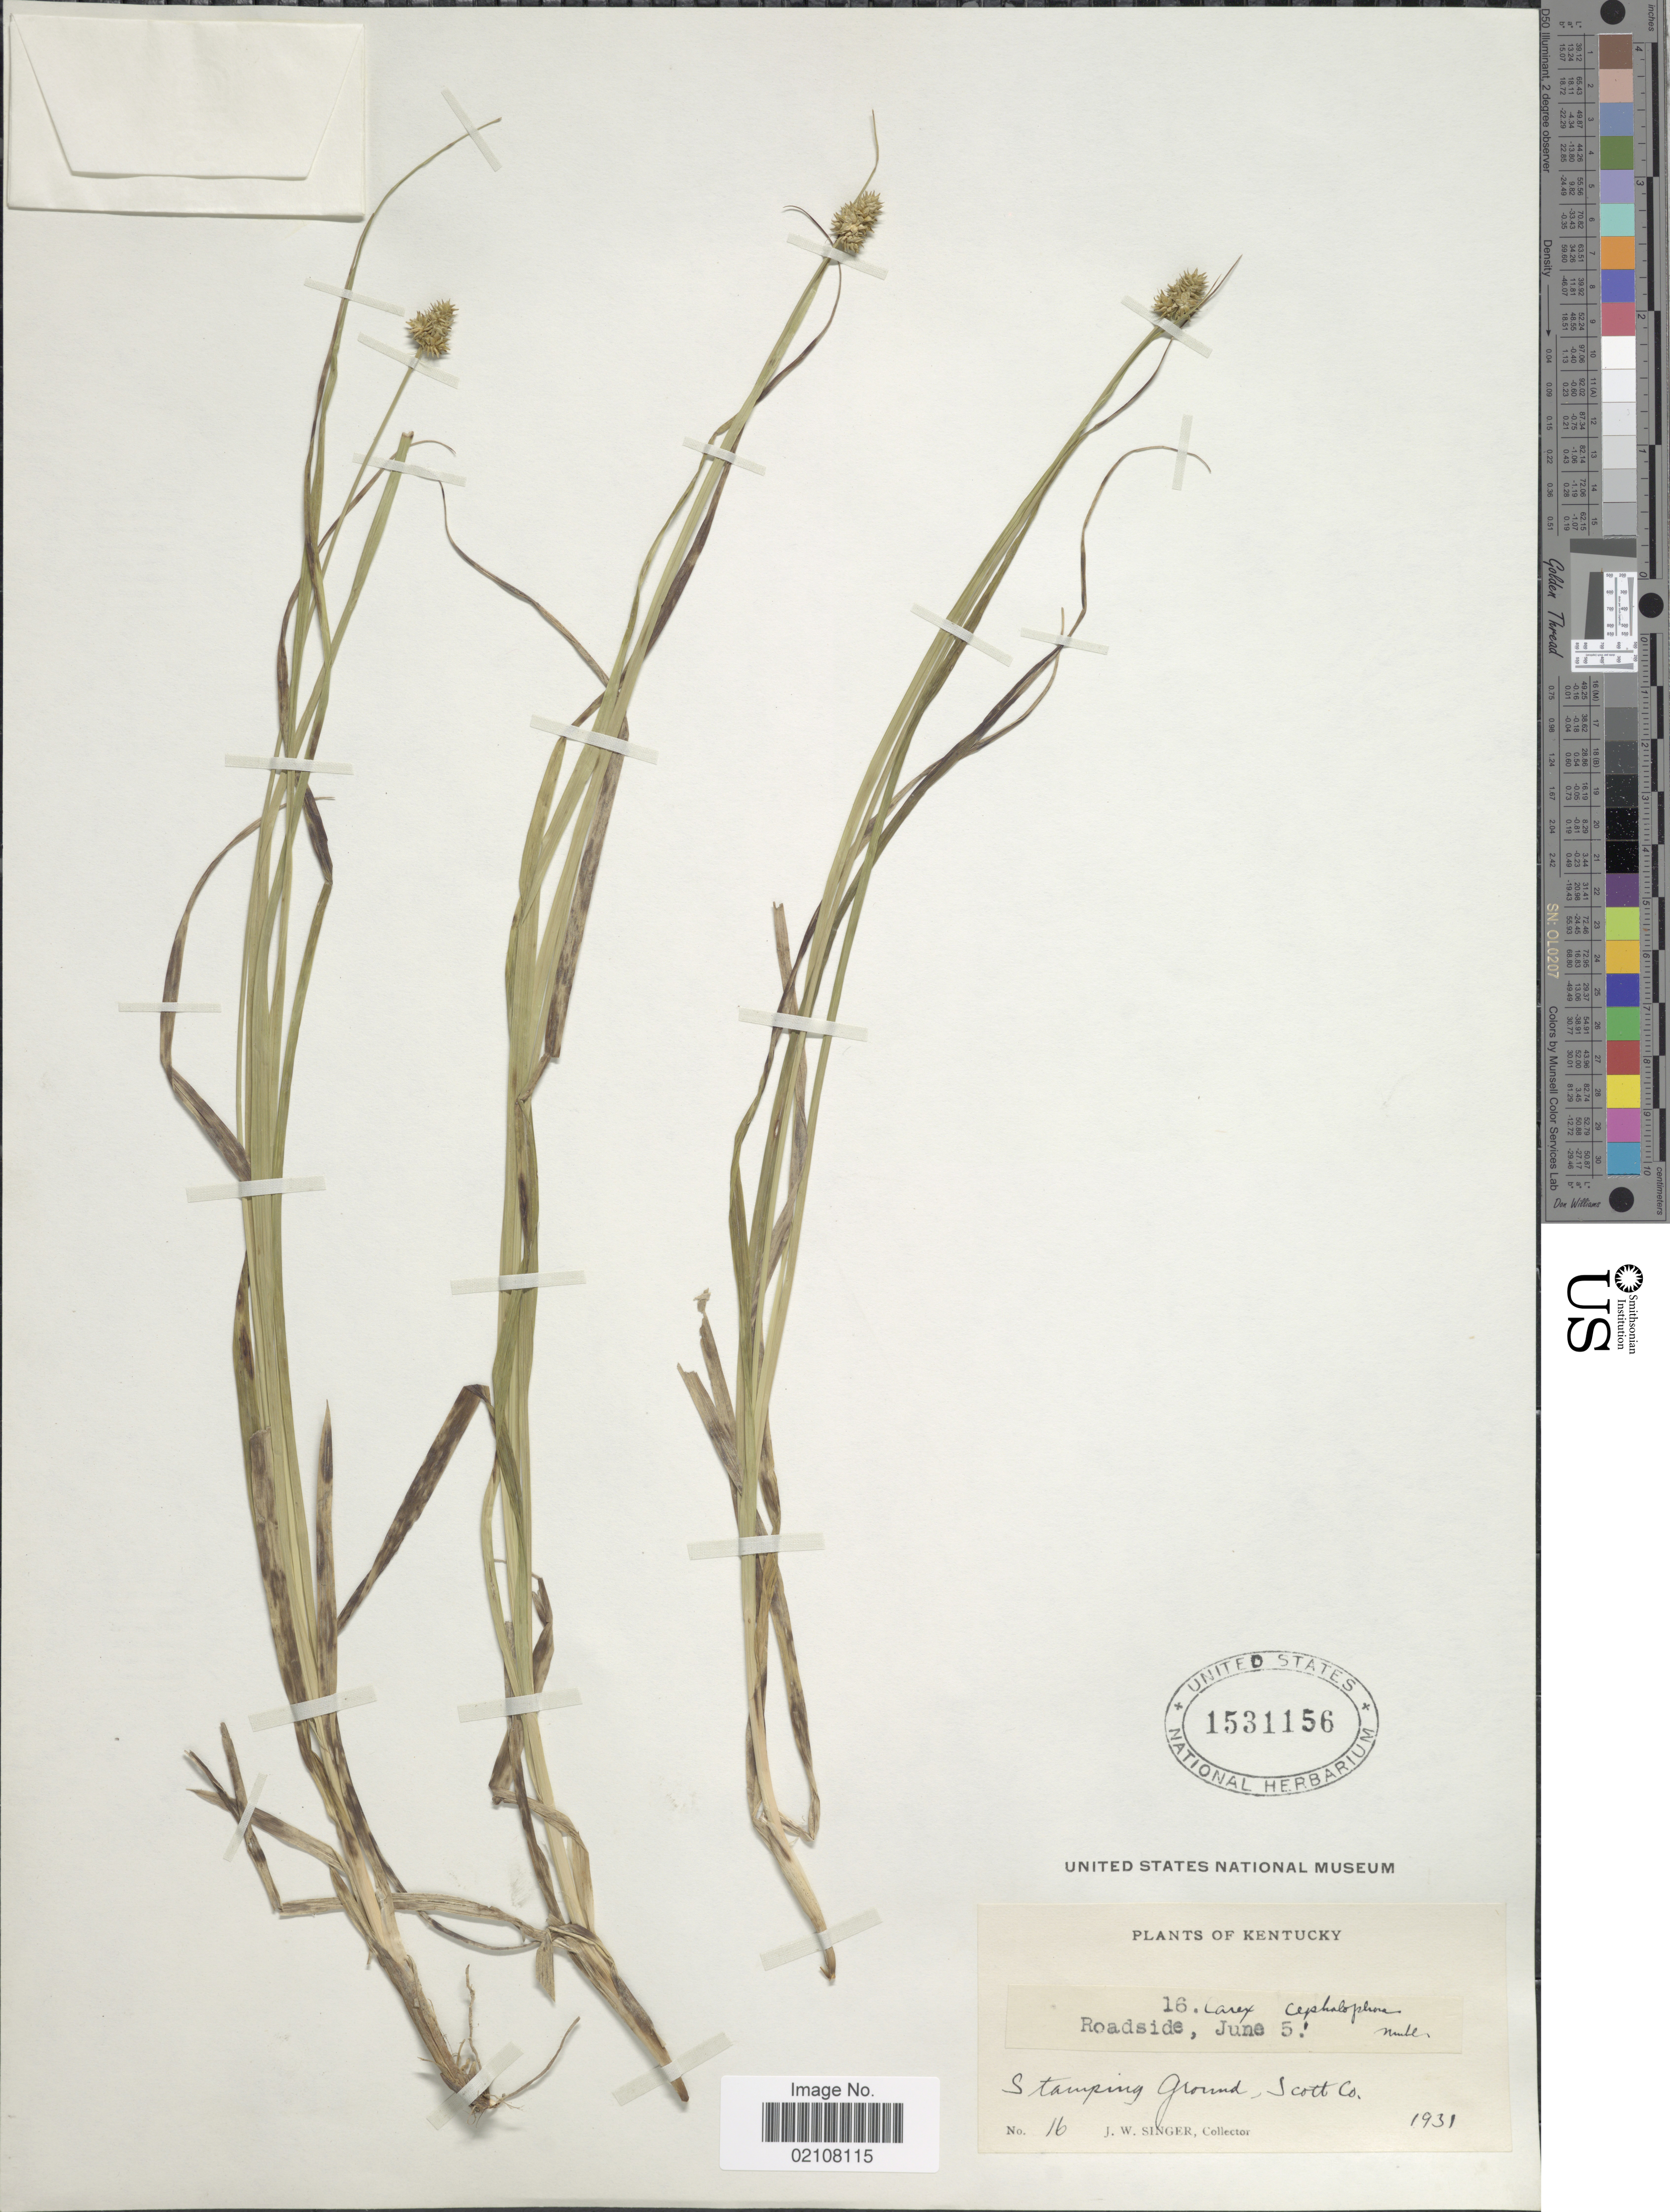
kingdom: Plantae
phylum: Tracheophyta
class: Liliopsida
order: Poales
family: Cyperaceae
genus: Carex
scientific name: Carex cephalophora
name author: Muhl. ex Willd.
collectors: J. EW. Singer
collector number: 16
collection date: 1931-06-05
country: United States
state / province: Kentucky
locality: Roadside, Stamping ground, Scott Co.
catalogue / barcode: US 1531156